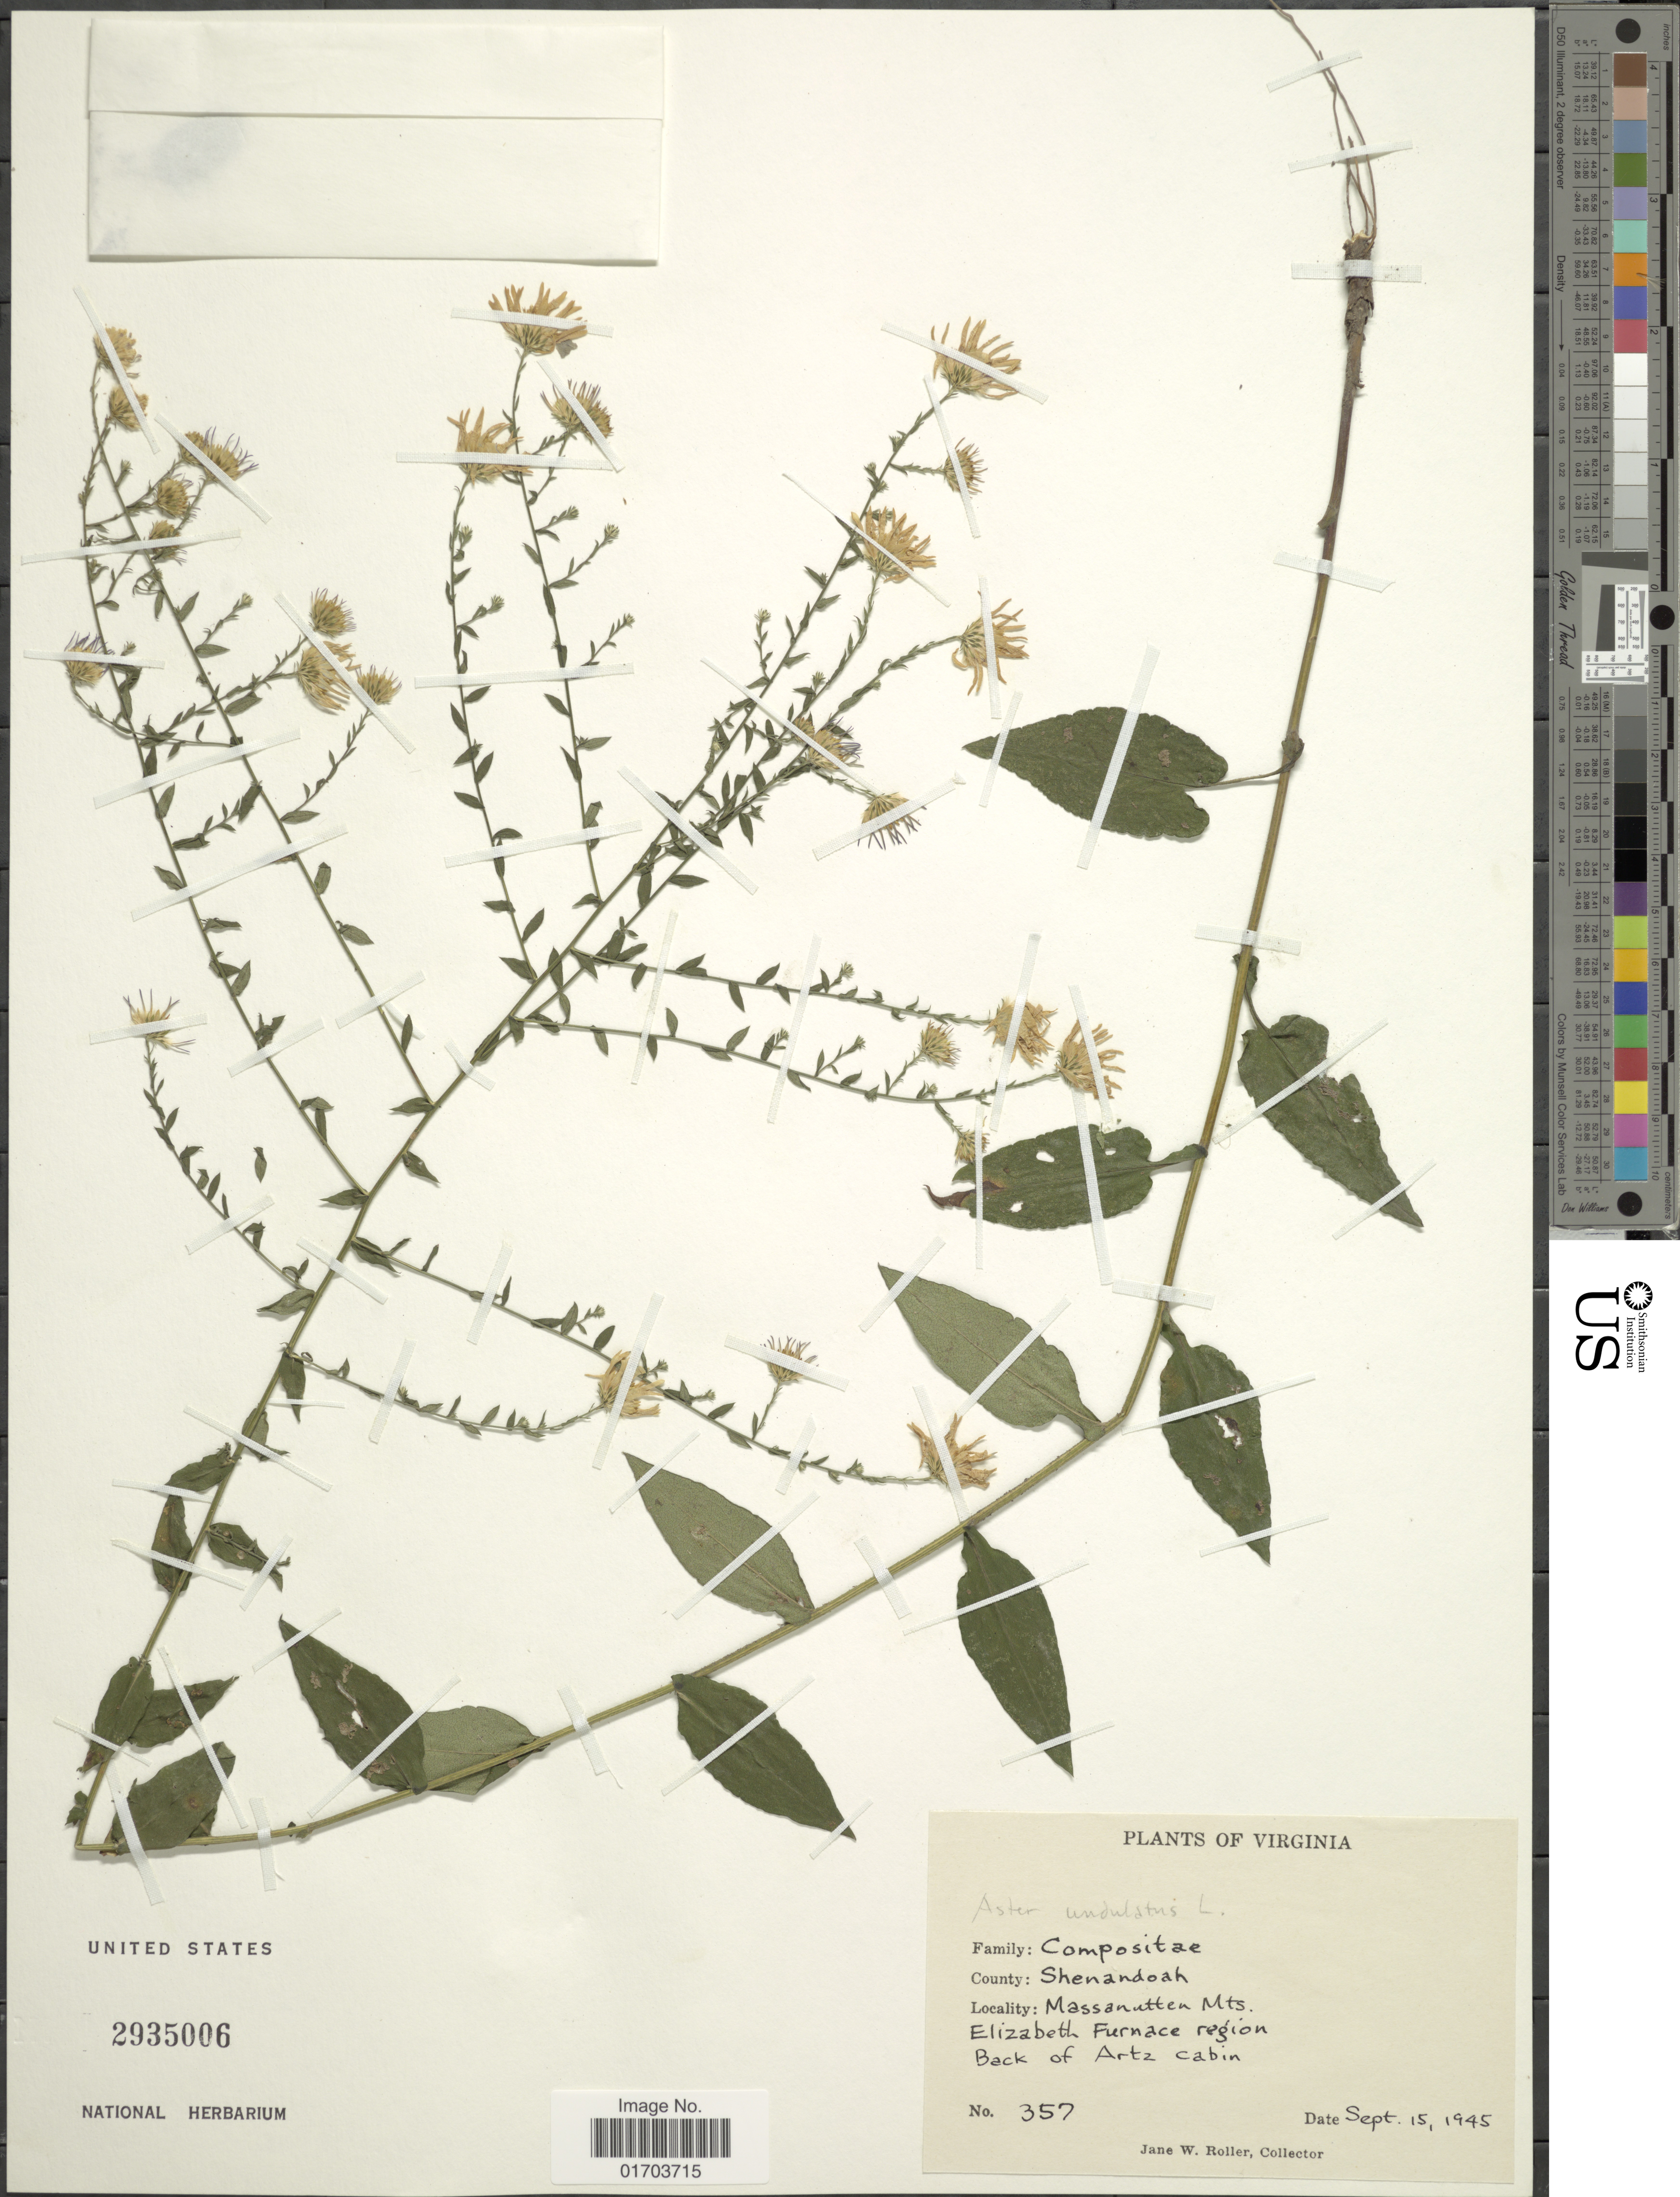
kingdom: Plantae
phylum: Tracheophyta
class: Magnoliopsida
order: Asterales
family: Asteraceae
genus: Symphyotrichum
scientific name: Symphyotrichum undulatum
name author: (L.) G.L. Nesom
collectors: J. W. Roller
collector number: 357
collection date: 1945-09-15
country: United States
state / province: Virginia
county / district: Shenandoah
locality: Virginia. County: Shenandoah. Massanutten Mts. Elizabeth Furnace region. Back of Artz cabin.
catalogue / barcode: US 2935006